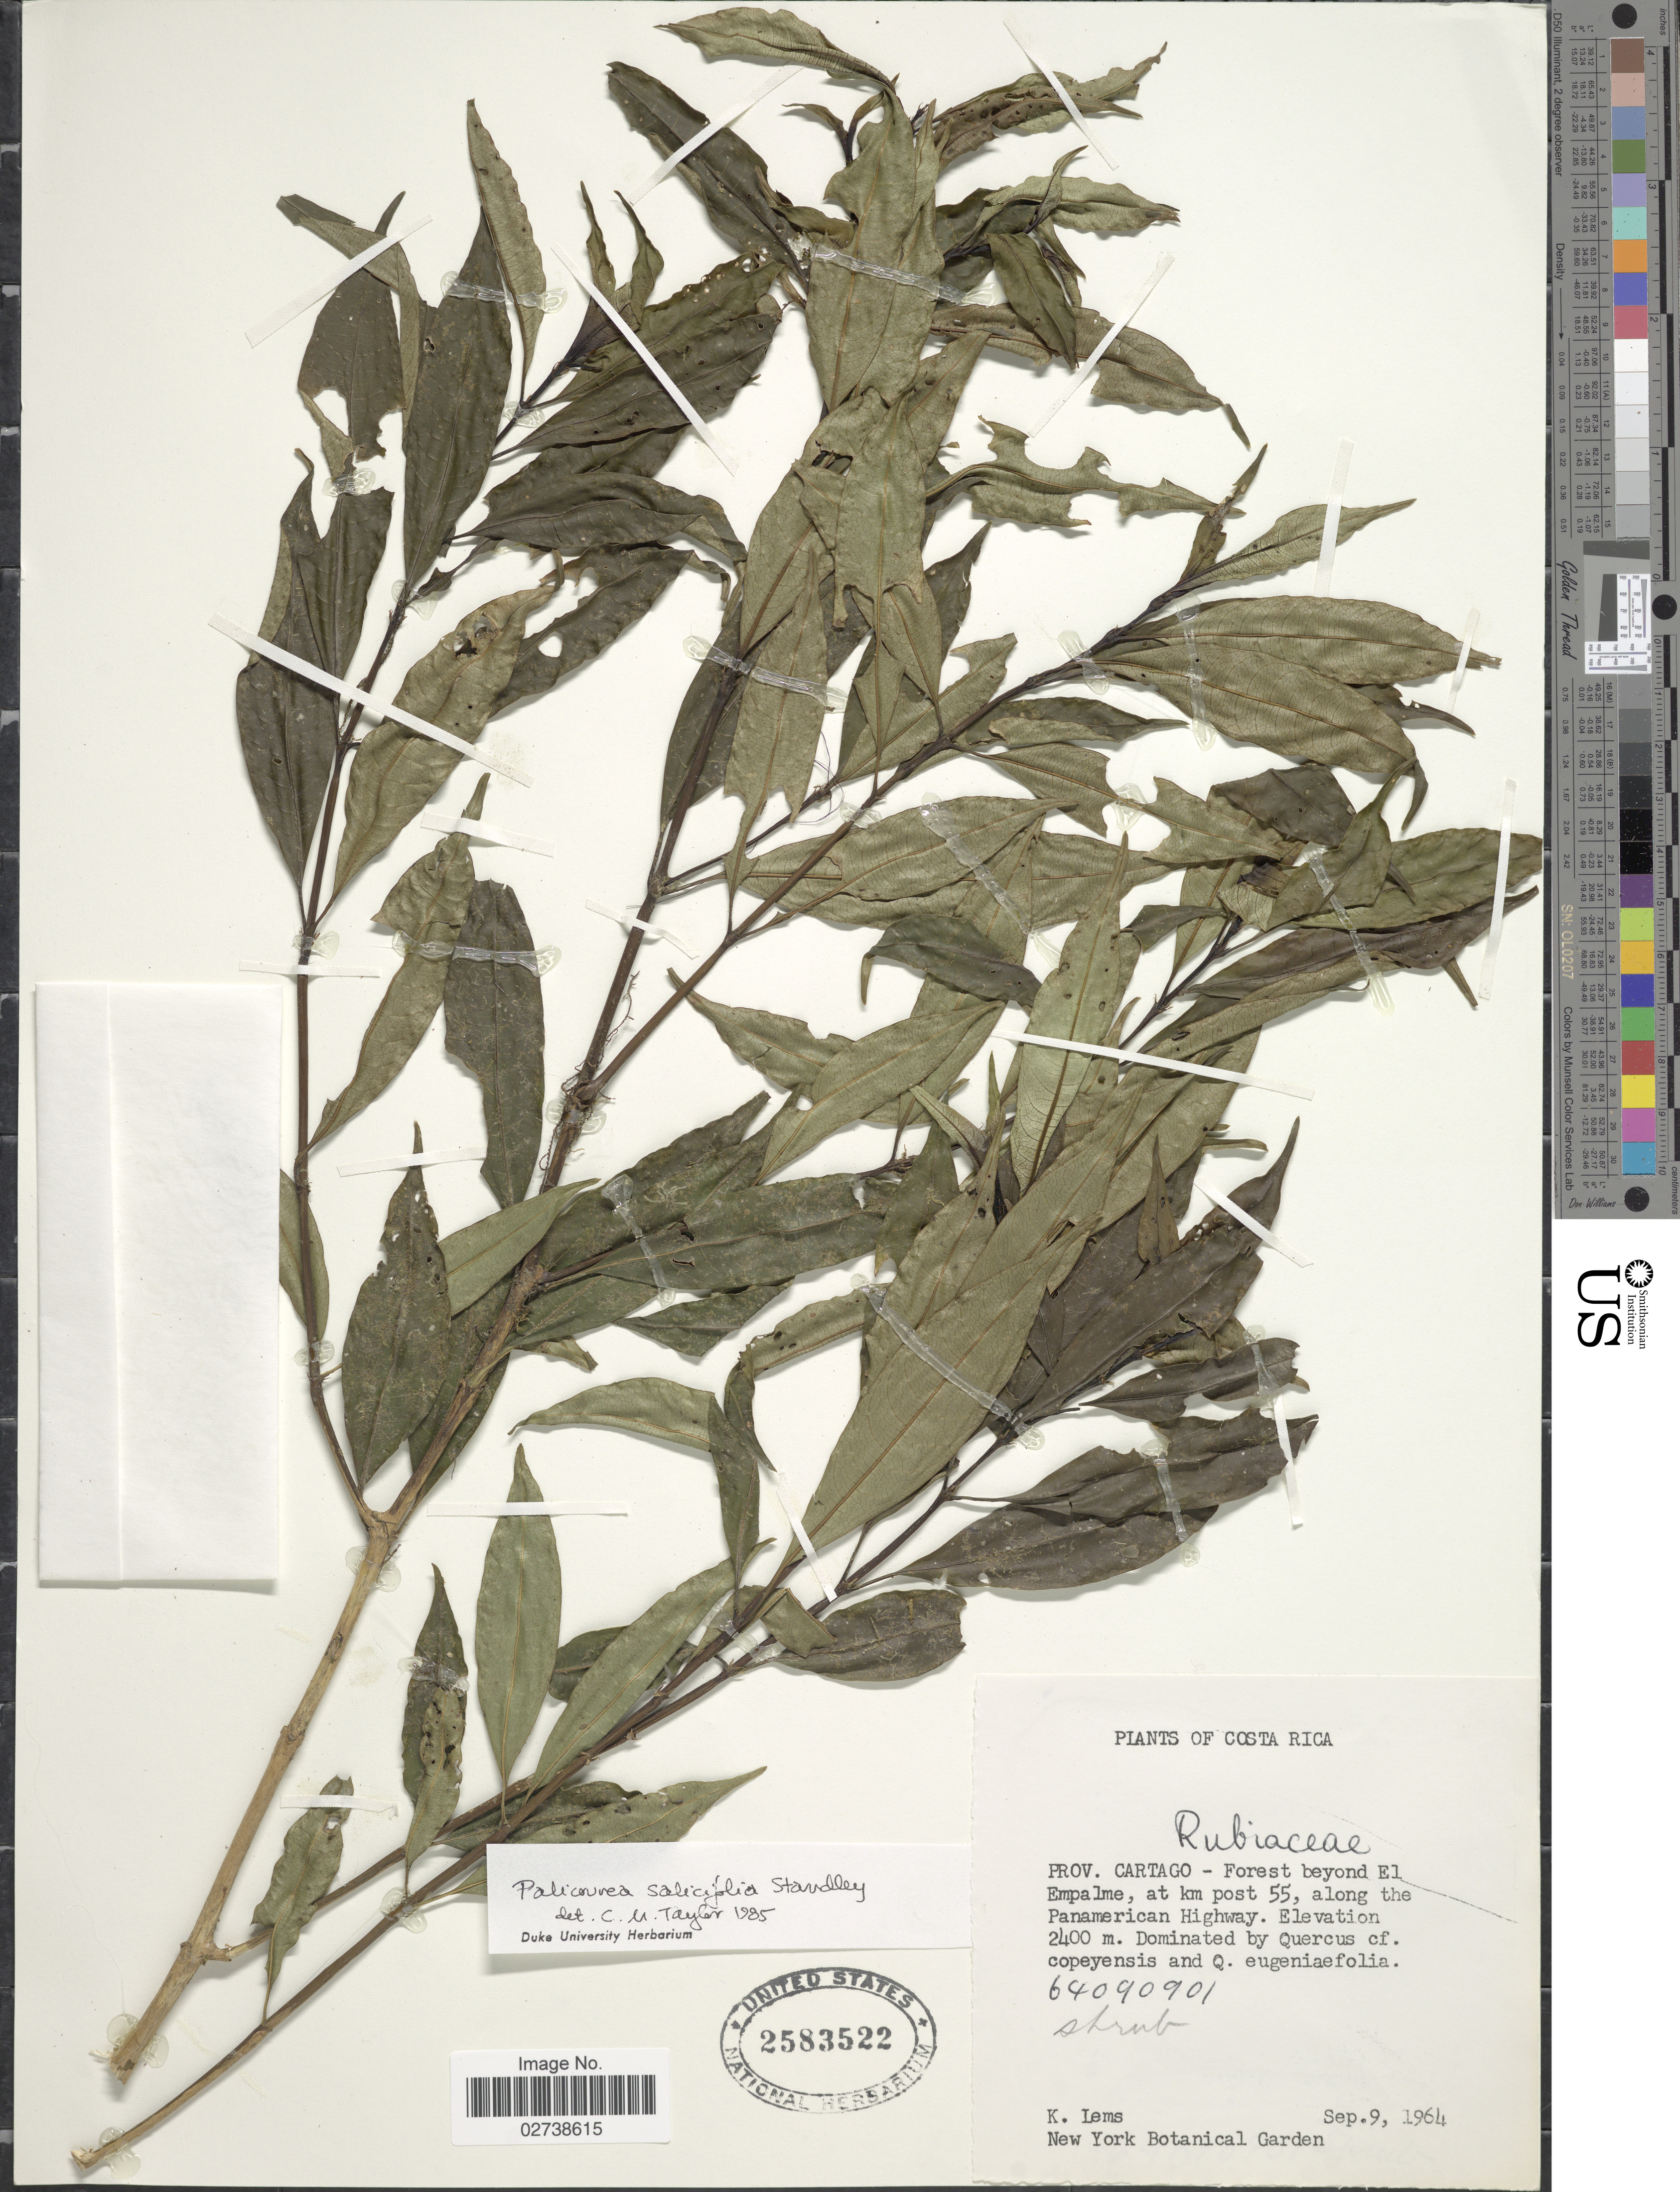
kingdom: Plantae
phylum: Tracheophyta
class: Magnoliopsida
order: Gentianales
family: Rubiaceae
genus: Palicourea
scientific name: Palicourea salicifolia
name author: Standl.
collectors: K. Lems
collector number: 64090901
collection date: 1964-09-09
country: Costa Rica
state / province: Cartago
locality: Forest beyond El Empalme, at km post 55, along the Panamerican Highway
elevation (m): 2400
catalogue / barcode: US 2583522